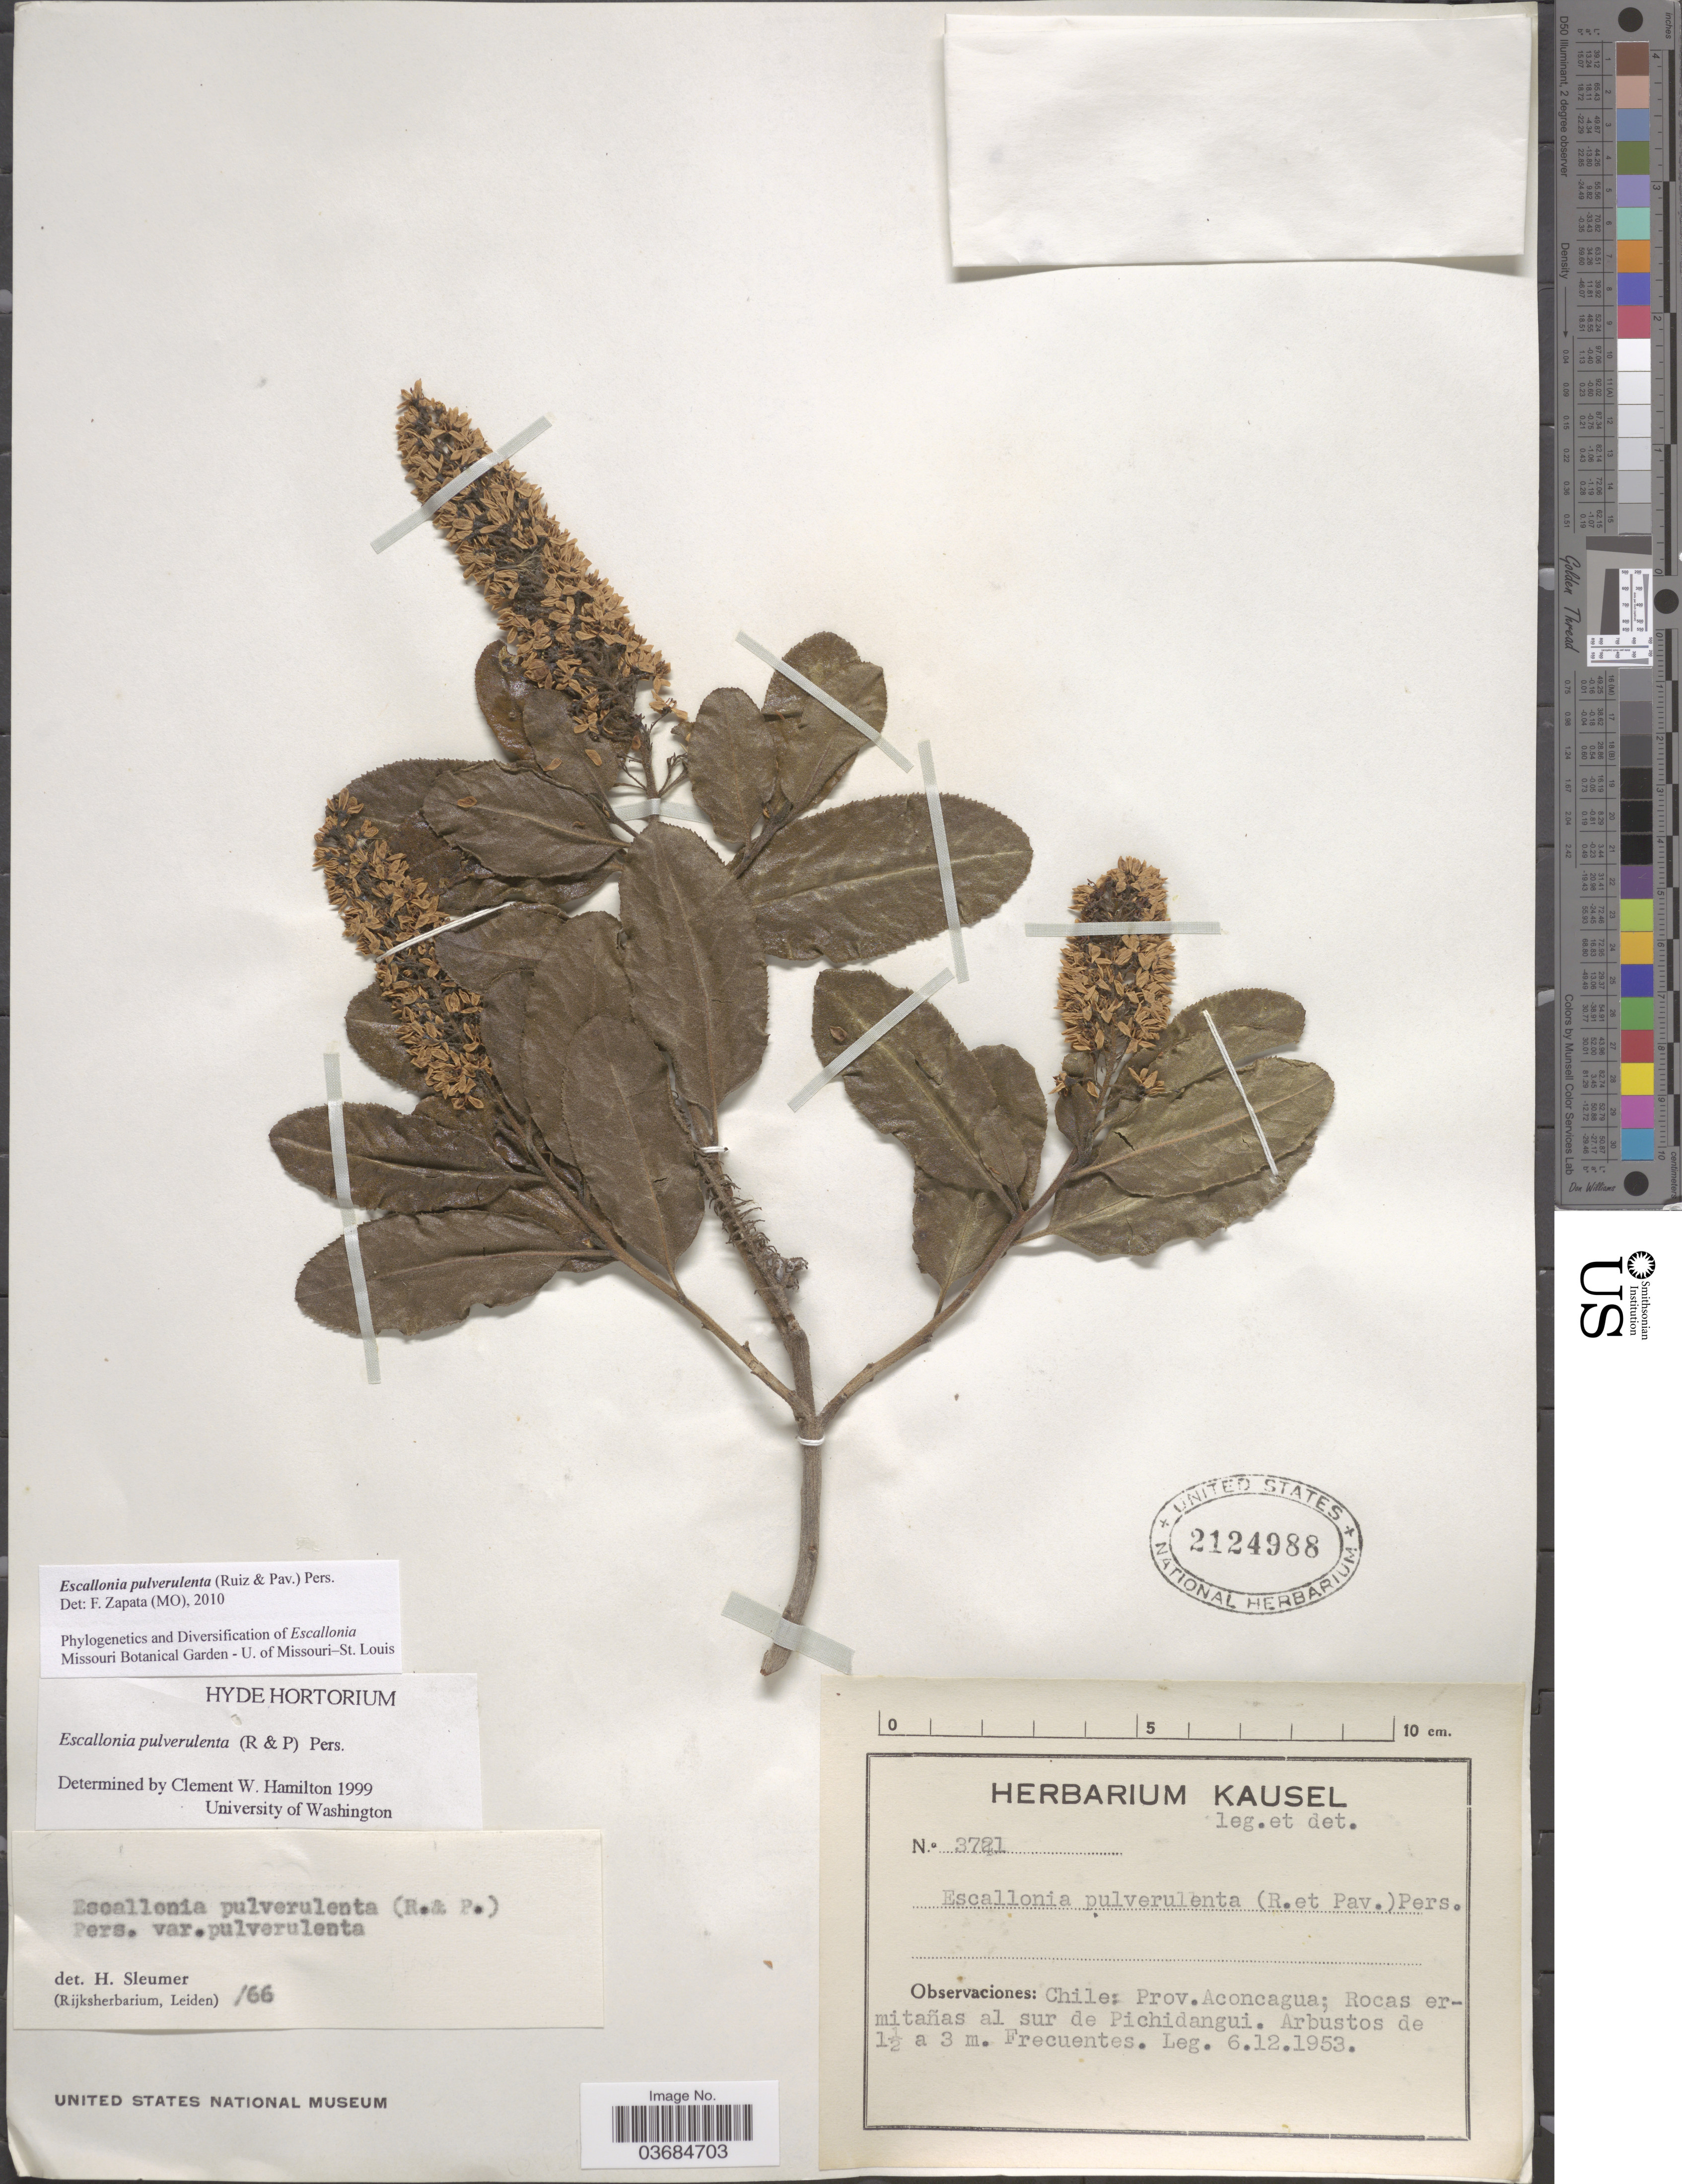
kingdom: Plantae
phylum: Tracheophyta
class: Magnoliopsida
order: Escalloniales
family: Escalloniaceae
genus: Escallonia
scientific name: Escallonia pulverulenta var. pulverulenta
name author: (Ruiz & Pav.) Pers.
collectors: -. Kausel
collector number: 3721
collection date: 1953-12-06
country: Chile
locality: Prov. Aconcagua; Rocas ermitañas al sur de Pichidangui.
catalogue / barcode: US 2124988